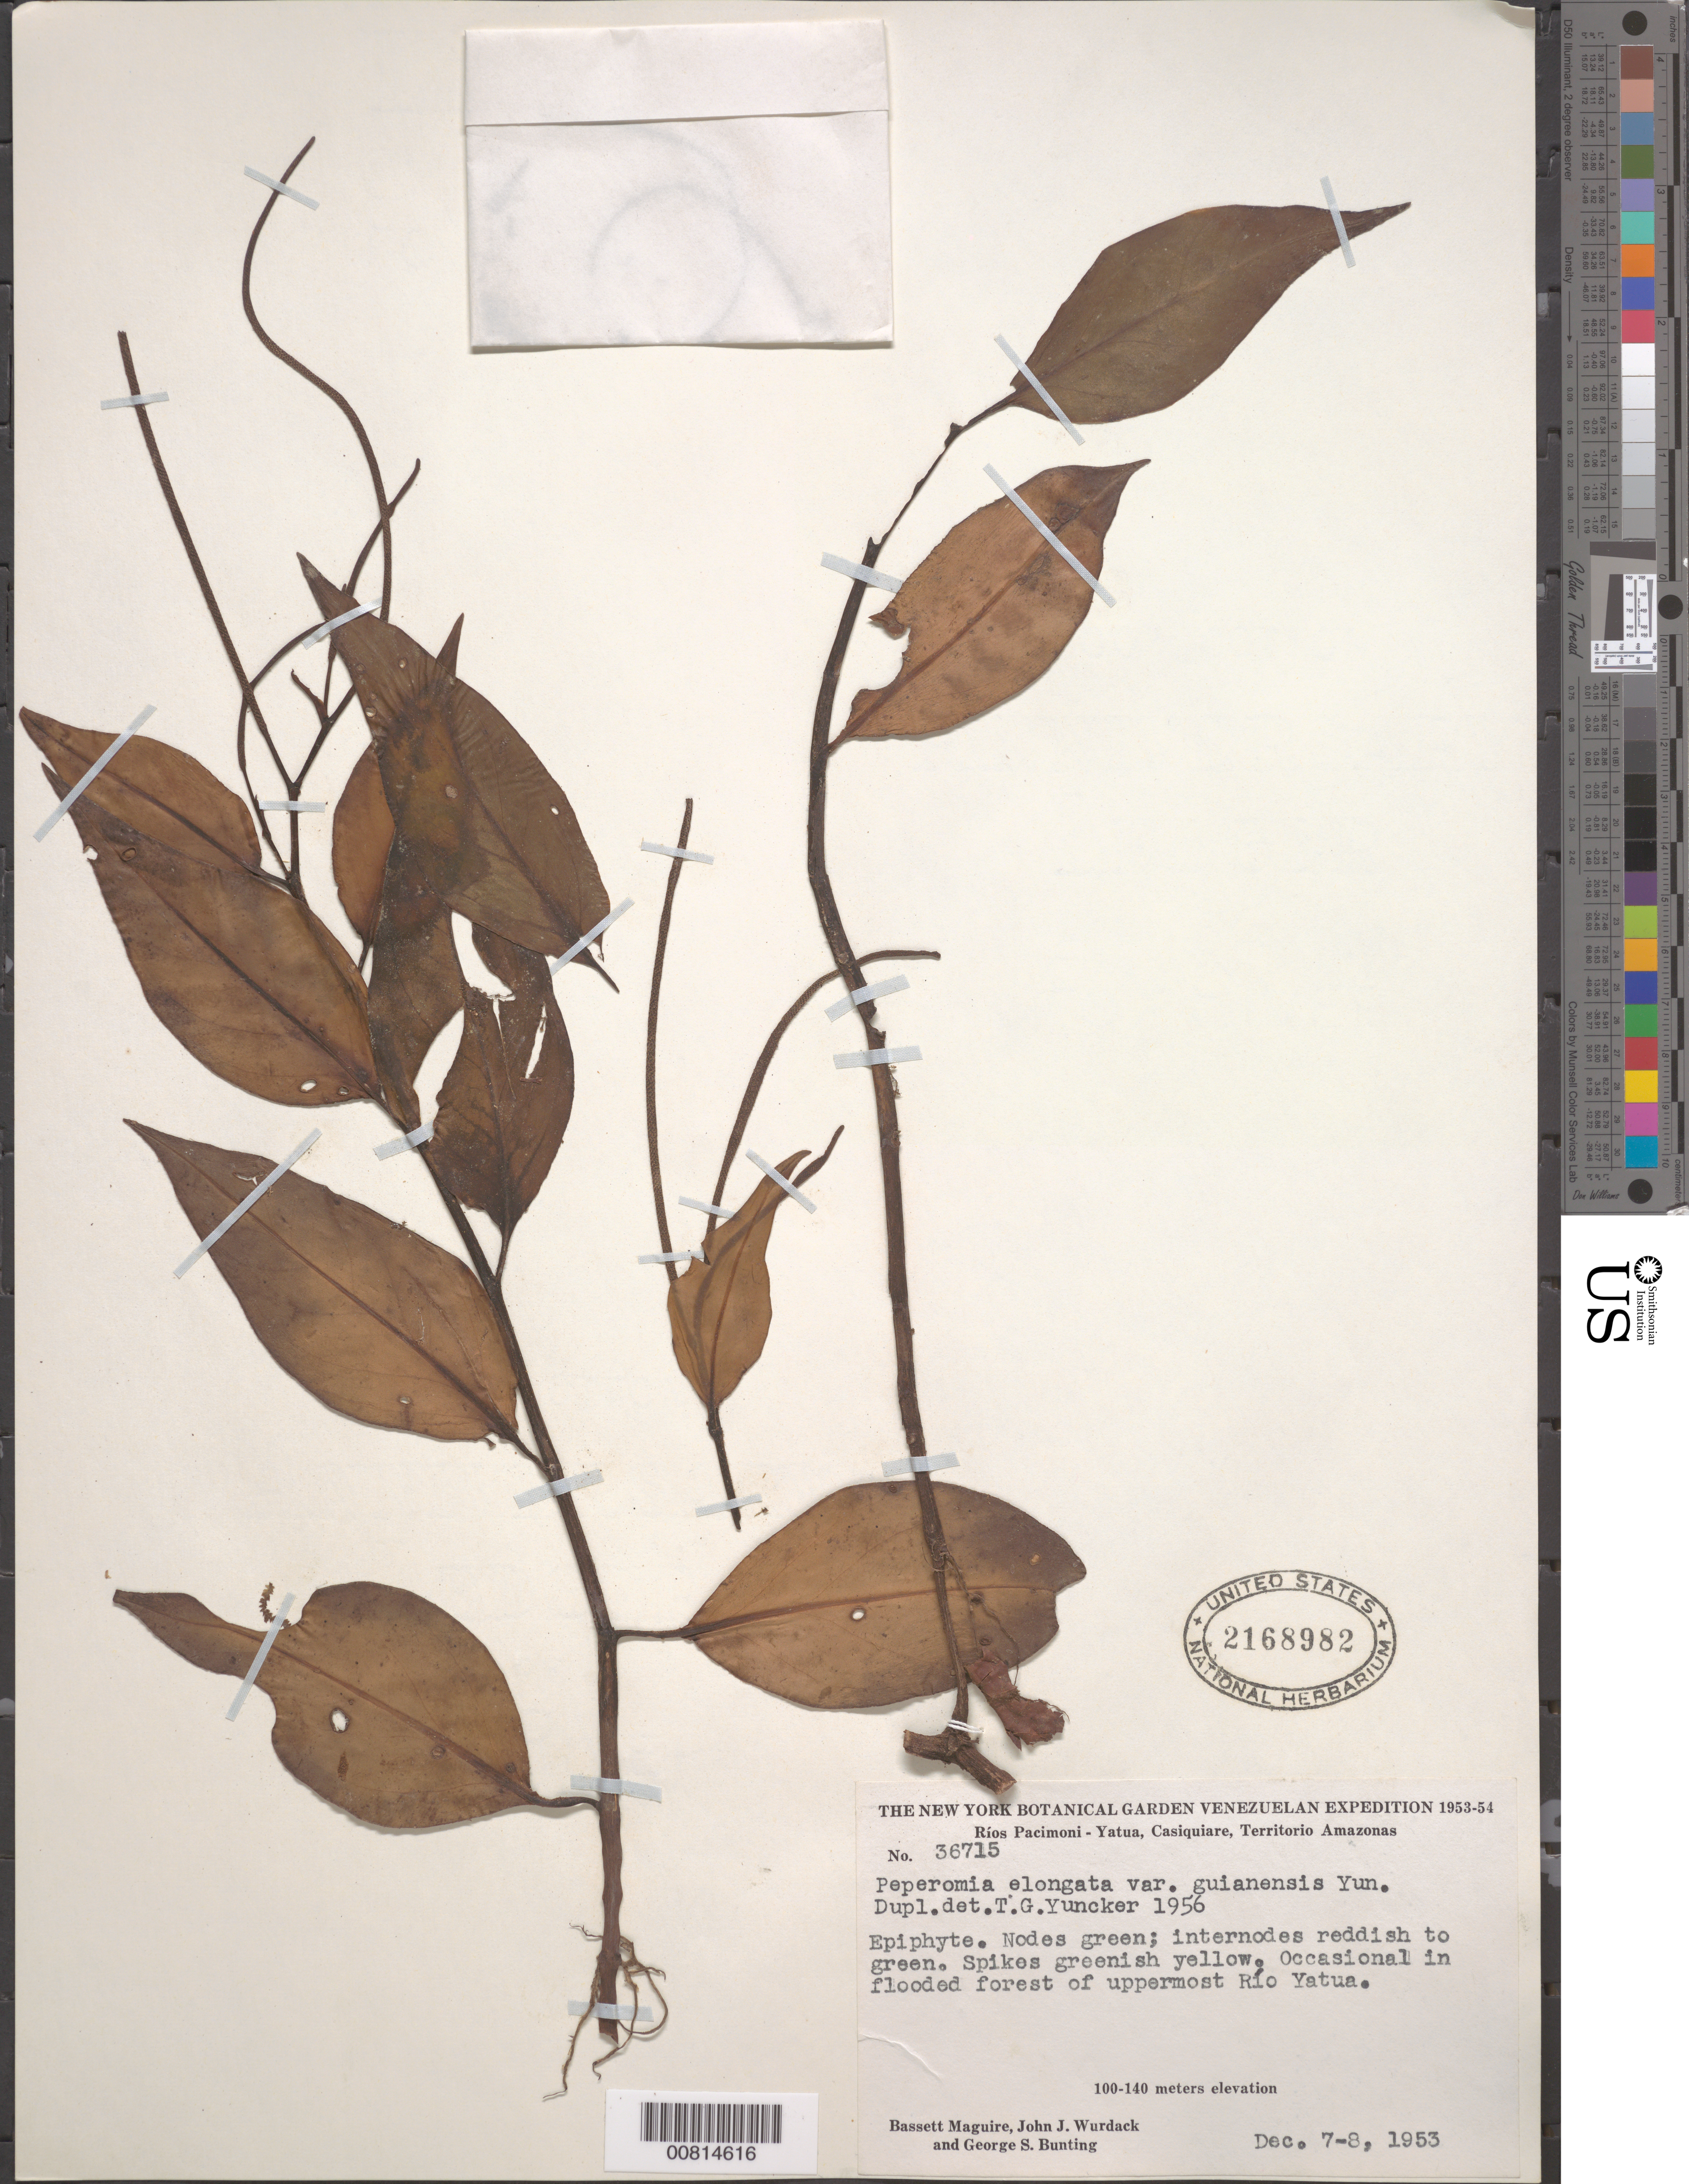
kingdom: Plantae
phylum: Tracheophyta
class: Magnoliopsida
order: Piperales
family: Piperaceae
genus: Peperomia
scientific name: Peperomia elongata var. guianensis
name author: Yunck.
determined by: Yuncker, T. G.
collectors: B. Maguire, J. J. Wurdack & G. S. Bunting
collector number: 36715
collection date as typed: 7-Dec-53 to 8-Dec-53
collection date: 1953-12-07/1953-12-08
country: Venezuela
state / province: Amazonas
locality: Ríos Pacimoni - Yatua, Casiquiare, uppermost Río Yatua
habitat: Flooded forest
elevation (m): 100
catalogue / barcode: US 2168982